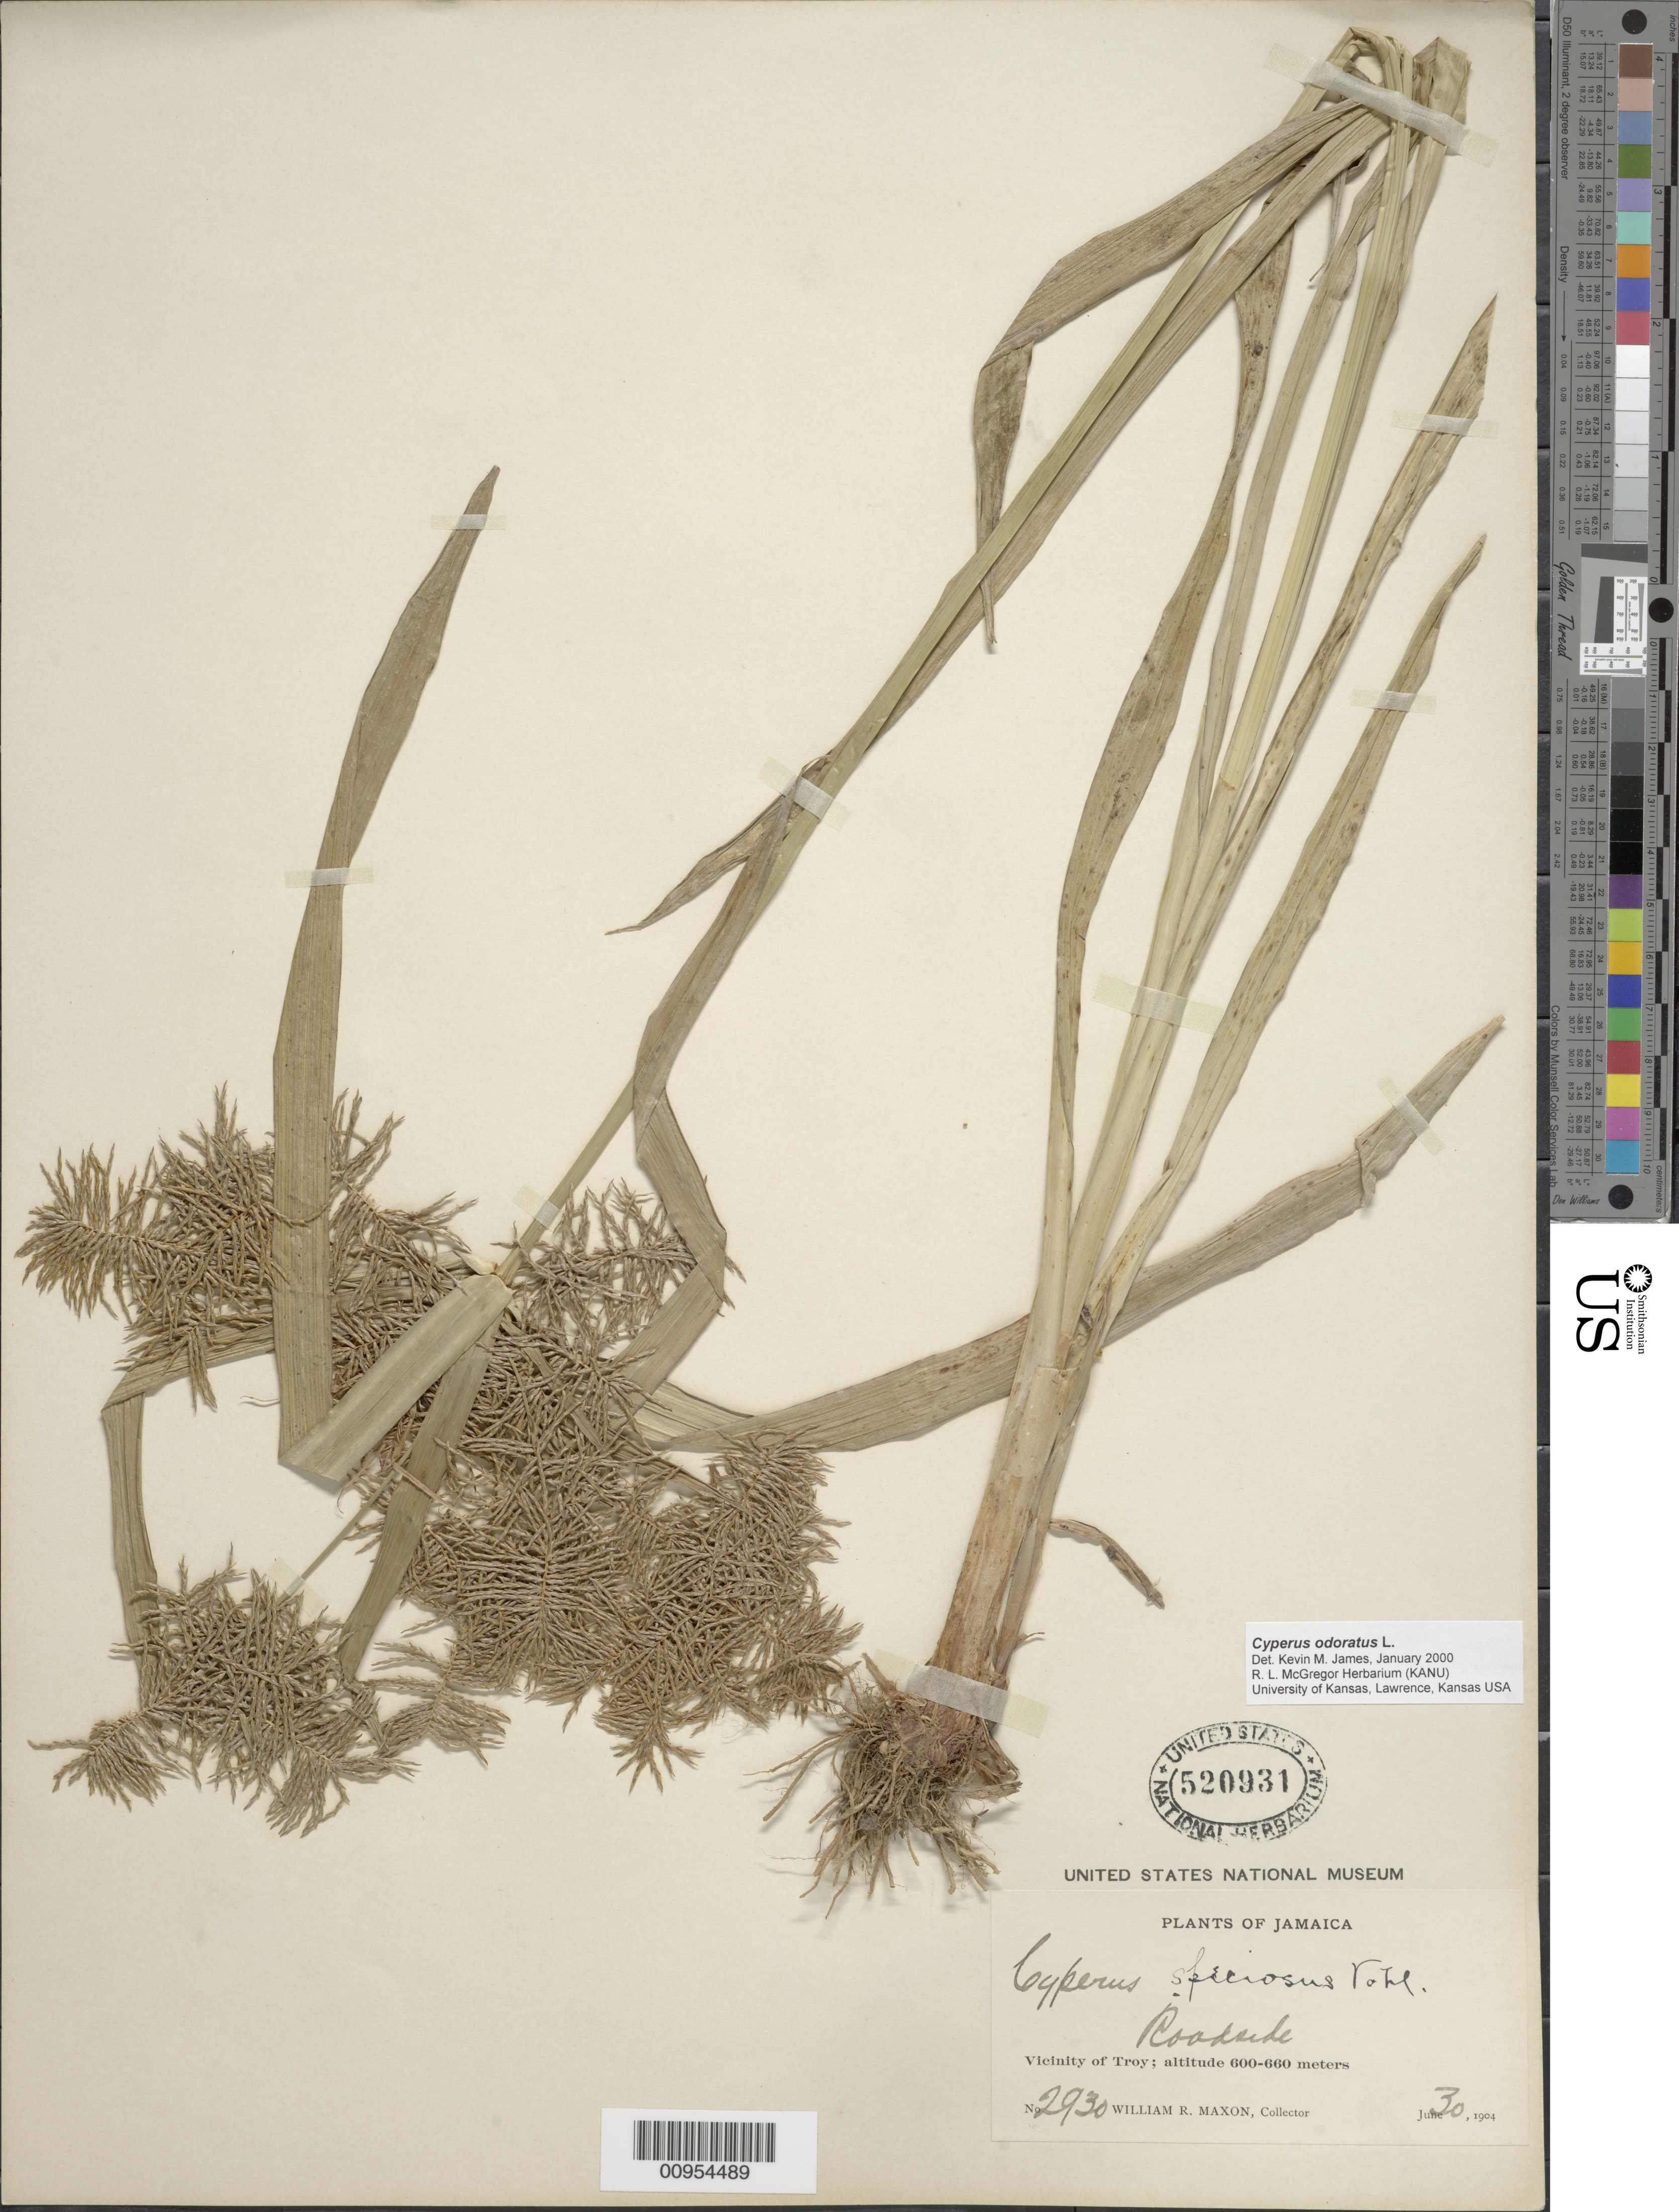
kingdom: Plantae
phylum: Tracheophyta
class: Liliopsida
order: Poales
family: Cyperaceae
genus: Cyperus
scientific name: Cyperus odoratus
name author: L.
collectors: W. R. Maxon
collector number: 2930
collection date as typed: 30 Jun 1904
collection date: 1904-06-30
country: Jamaica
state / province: Trelawny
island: Jamaica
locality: Vicinity of Troy, roadside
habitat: Roadside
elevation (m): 600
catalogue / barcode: US 520931